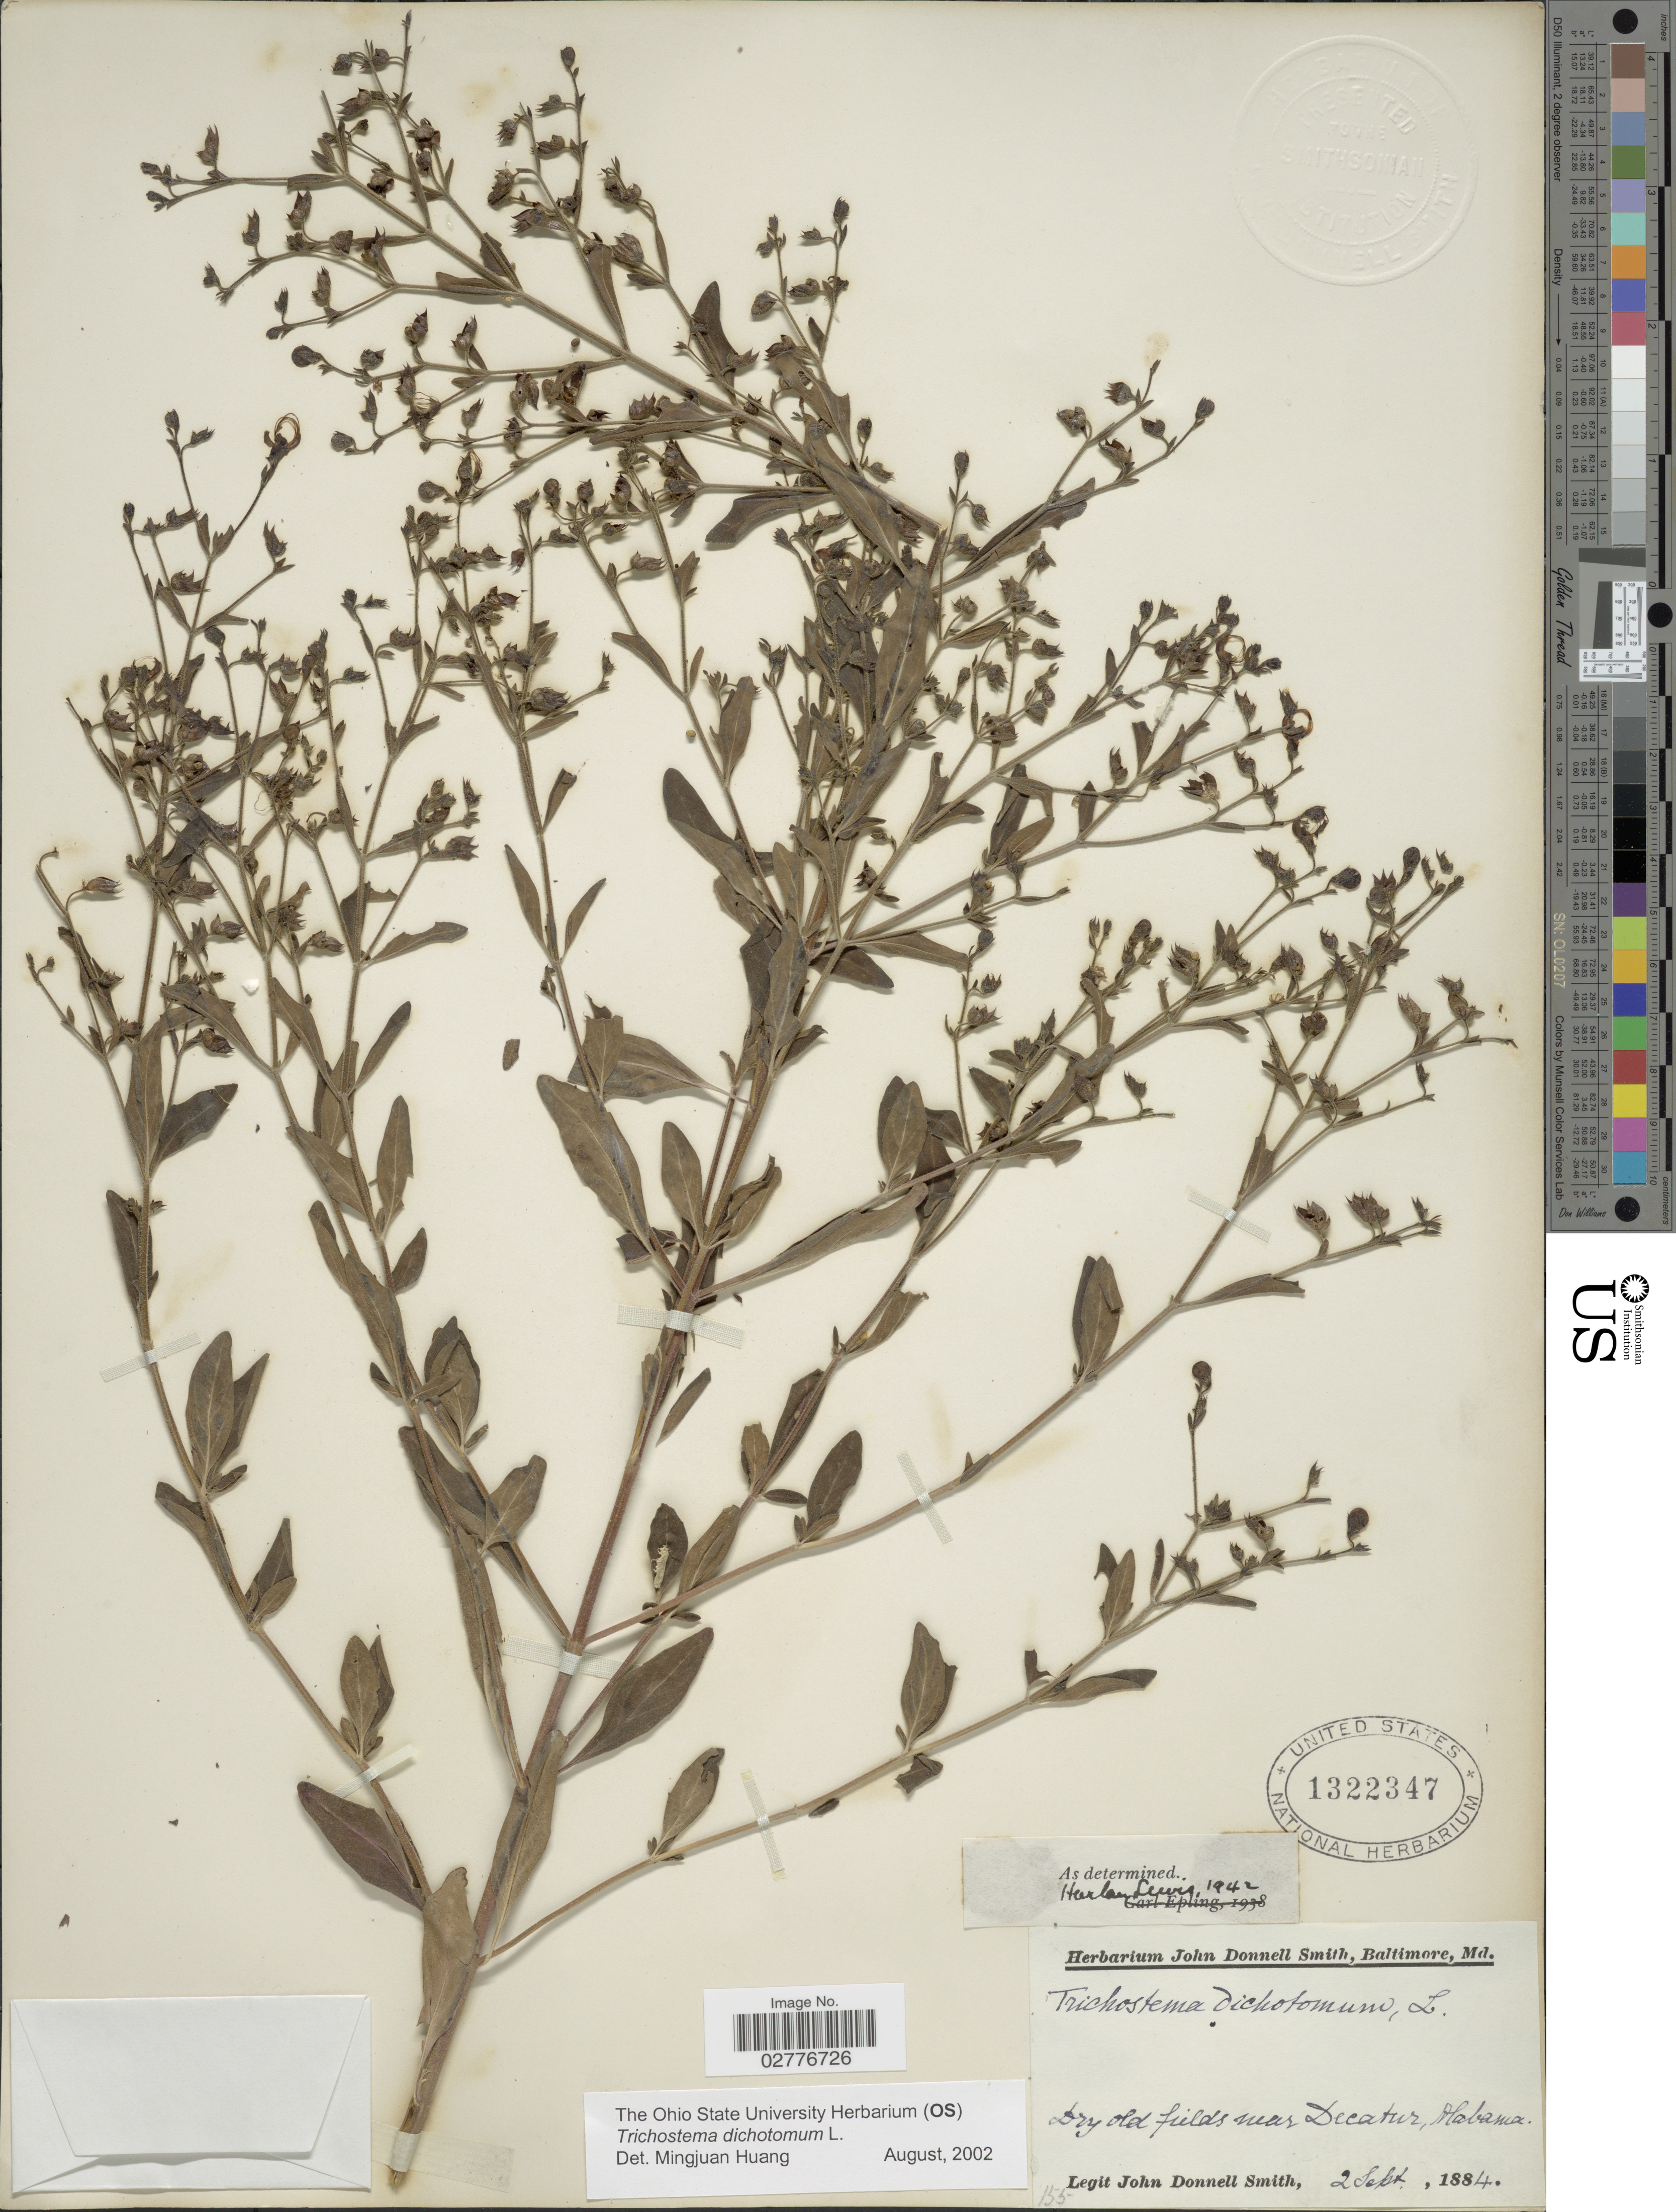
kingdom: Plantae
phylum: Tracheophyta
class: Magnoliopsida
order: Lamiales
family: Lamiaceae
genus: Trichostema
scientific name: Trichostema dichotomum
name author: L.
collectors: J. Donnell Smith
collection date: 1884-09-02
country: United States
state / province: Alabama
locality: Dry old fields near Decatur.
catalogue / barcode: US 1322347